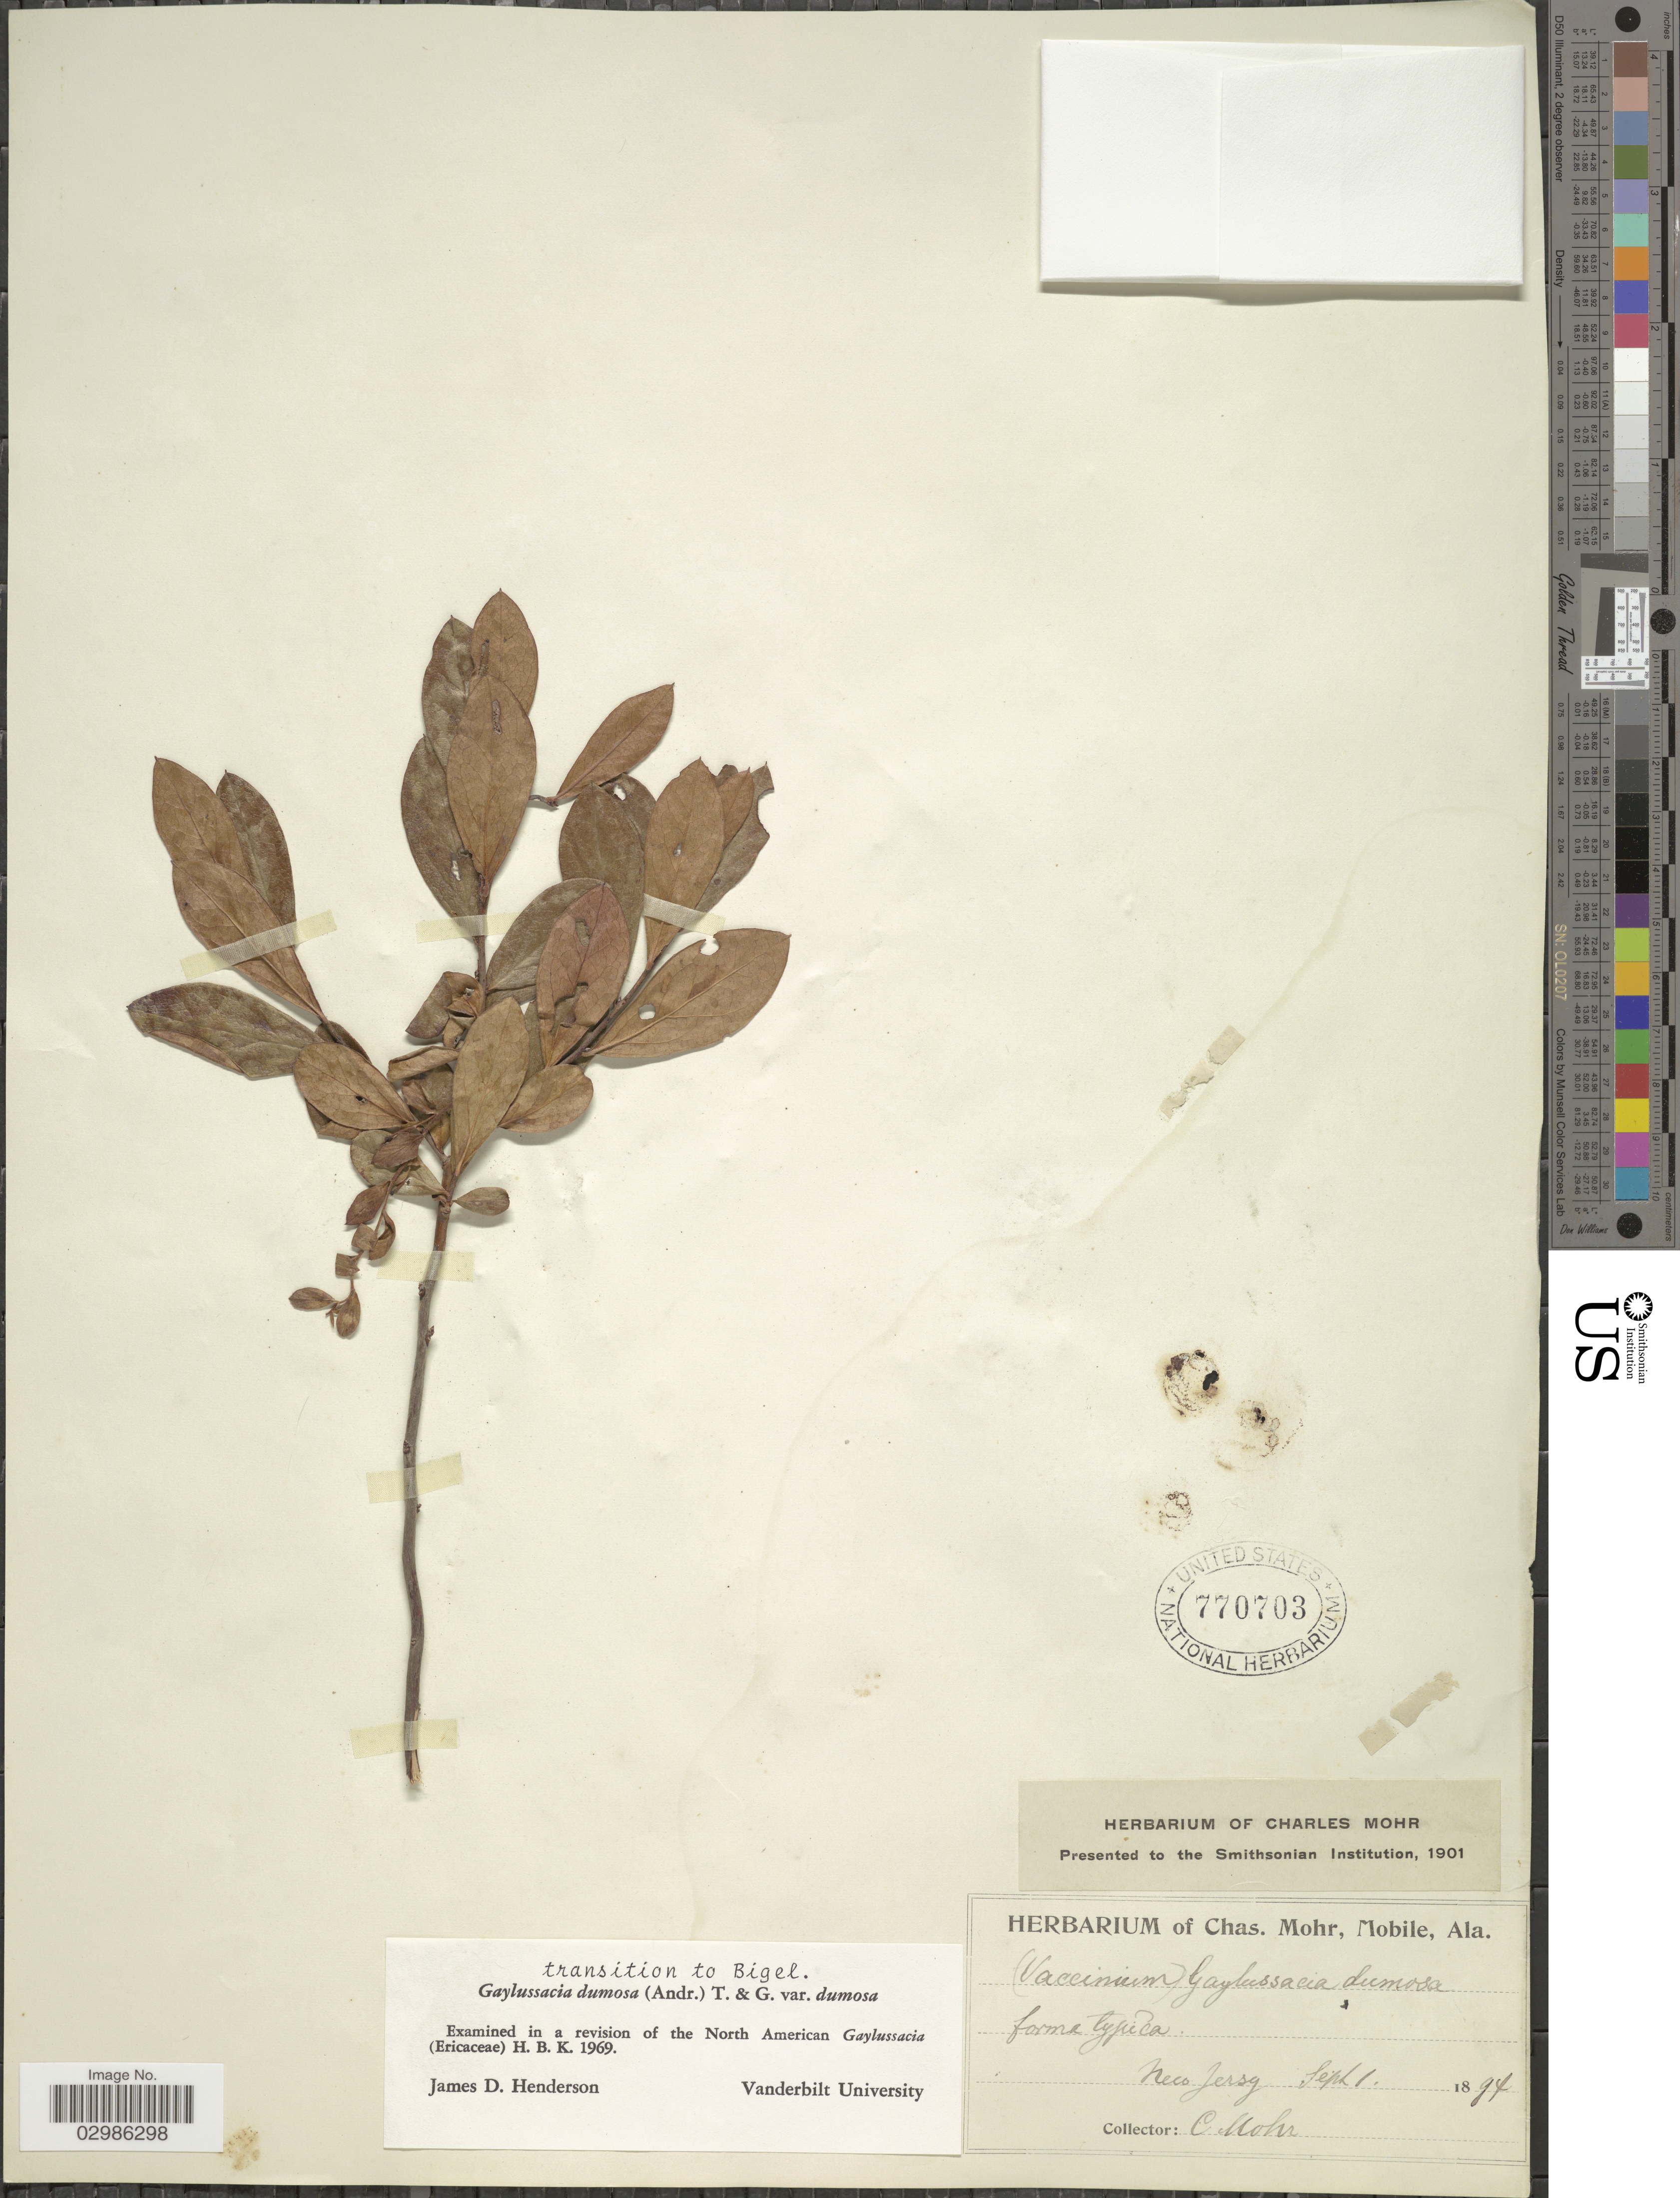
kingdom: Plantae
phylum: Tracheophyta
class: Magnoliopsida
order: Ericales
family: Ericaceae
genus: Gaylussacia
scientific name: Gaylussacia dumosa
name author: (Andrews) Torr. & A. Gray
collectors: Mohr, C. T. (herbarium)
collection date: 1894-09-01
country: United States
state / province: New Jersey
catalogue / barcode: US 770703